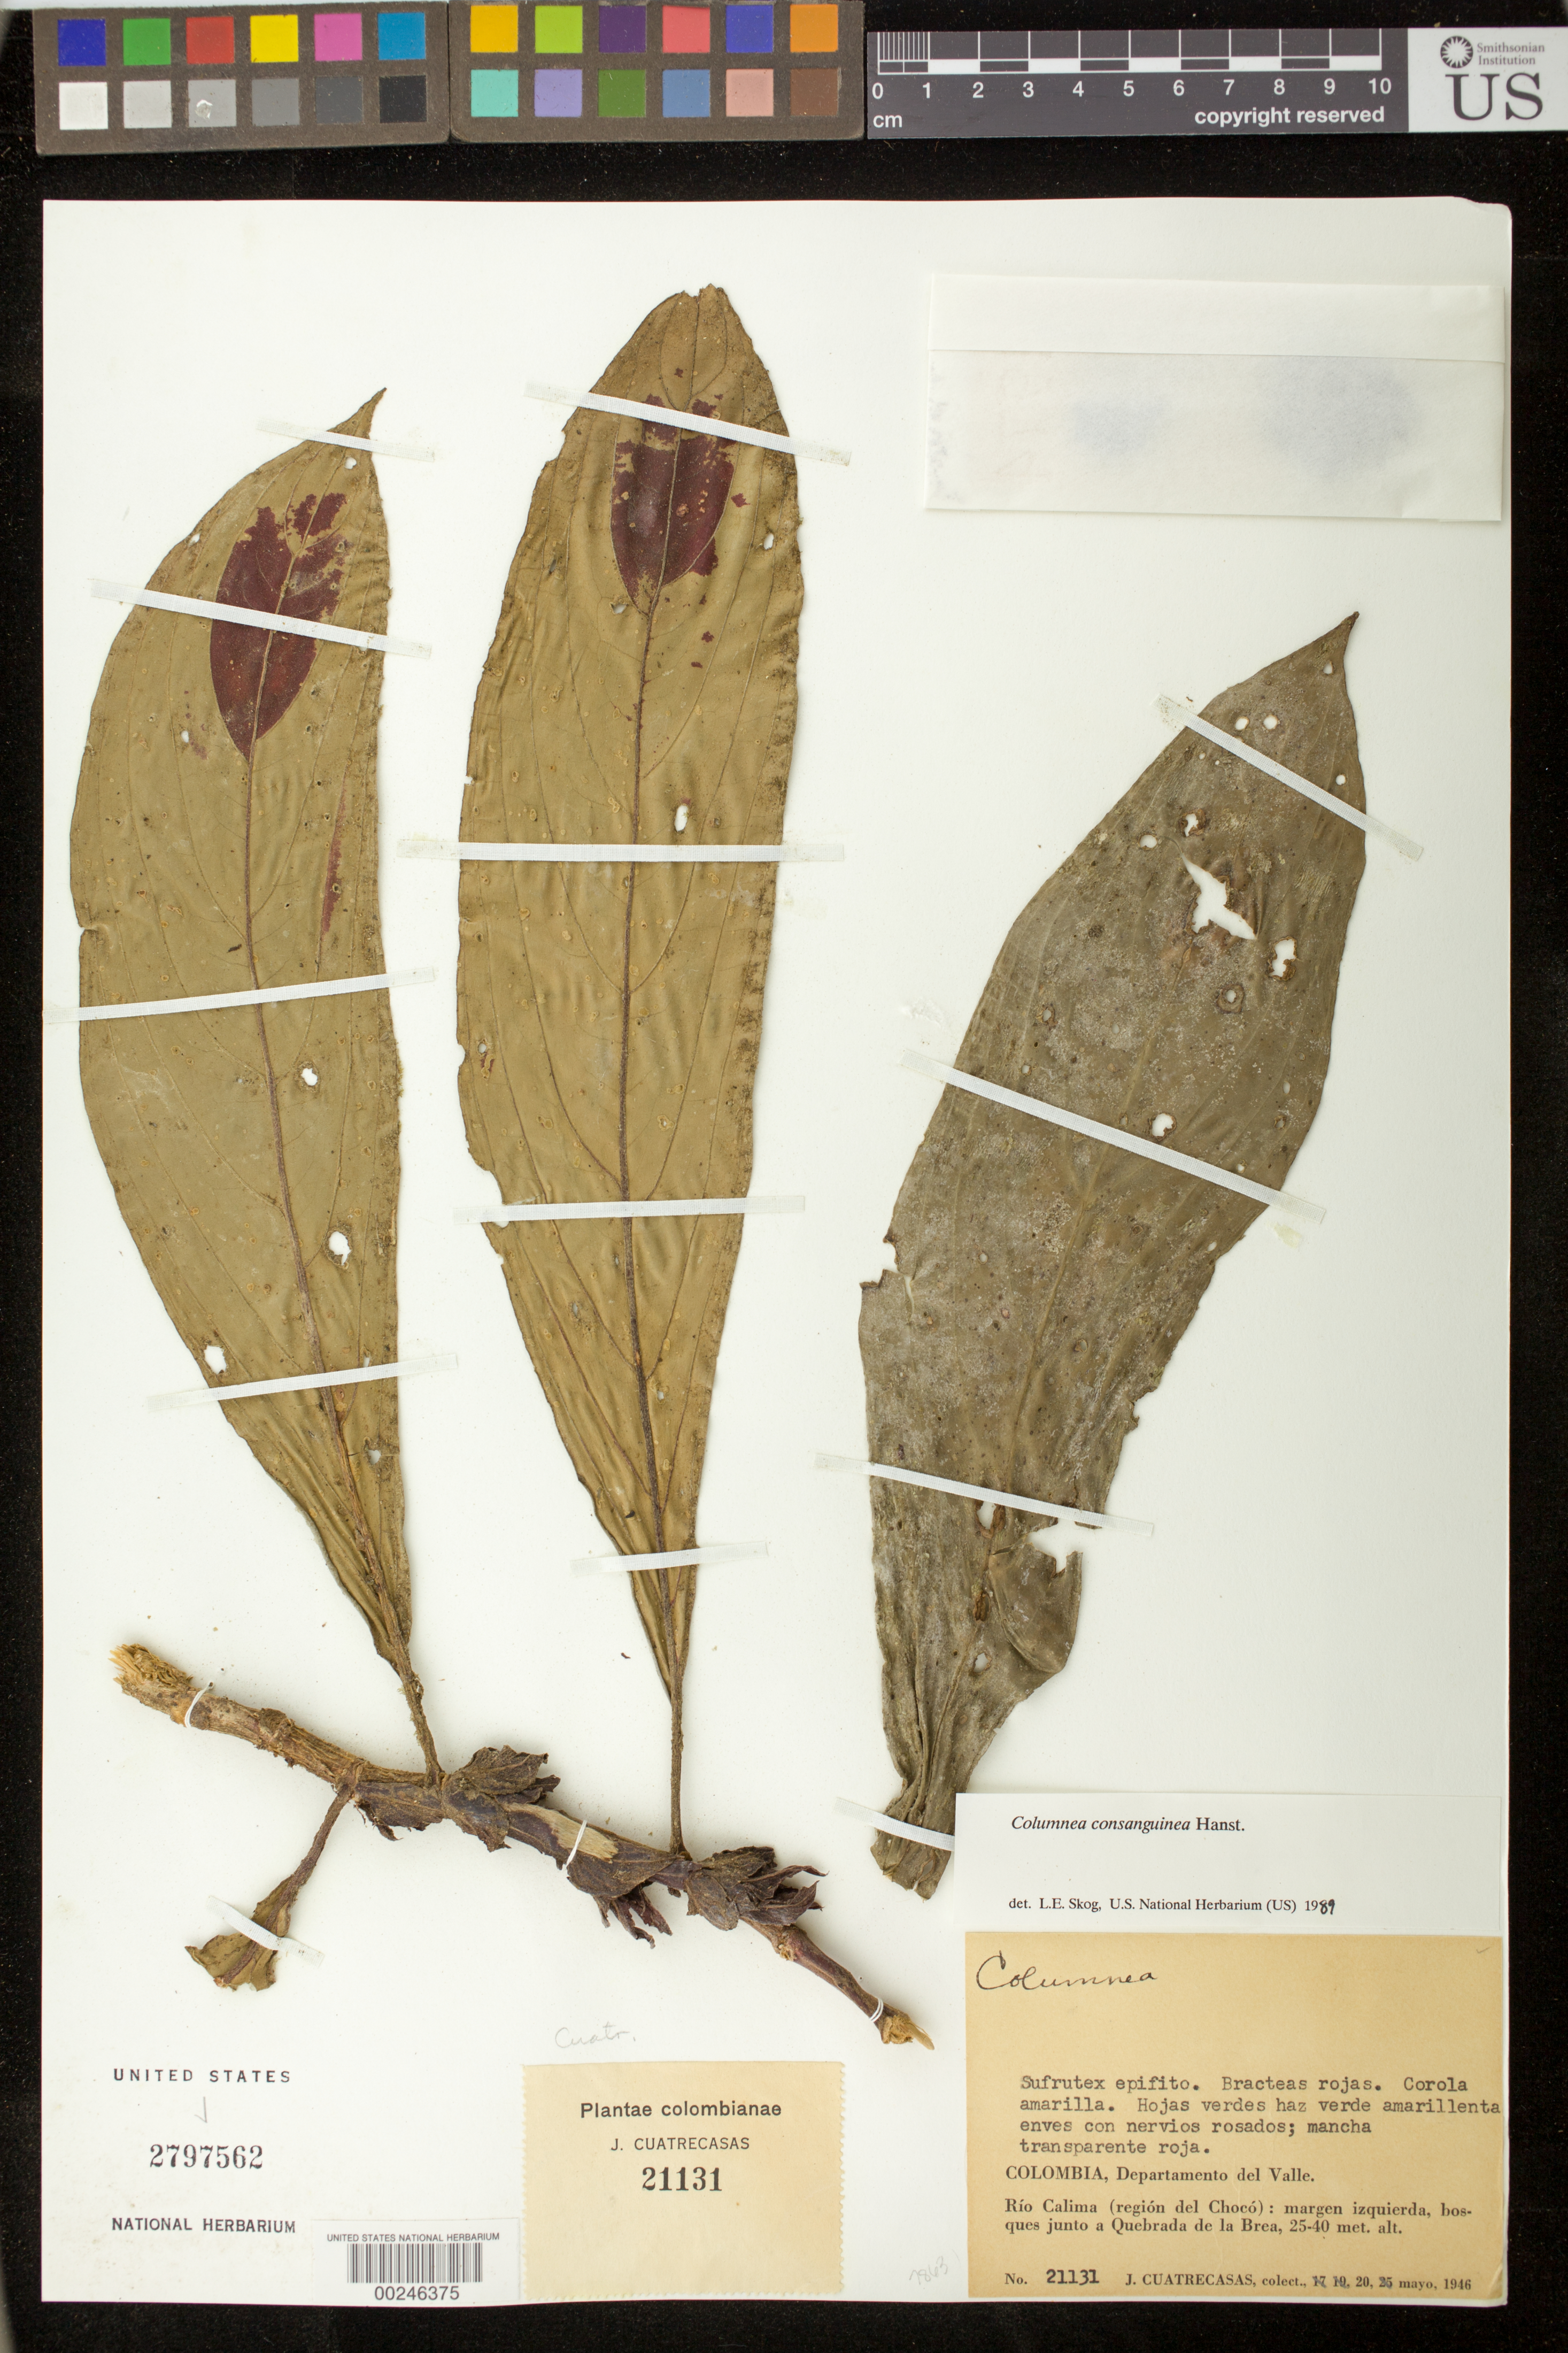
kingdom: Plantae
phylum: Tracheophyta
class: Magnoliopsida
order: Lamiales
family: Gesneriaceae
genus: Columnea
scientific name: Columnea consanguinea Hanst. var. consanguinea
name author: (Hanst.) Hanst.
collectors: J. Cuatrecasas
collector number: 21131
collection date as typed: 20 May 1946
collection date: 1946-05-20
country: Colombia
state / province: Valle del Cauca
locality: Rio Calima (region of Choco), left bank, near quebrada de la brea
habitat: Forests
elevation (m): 25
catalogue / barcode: US 2797562